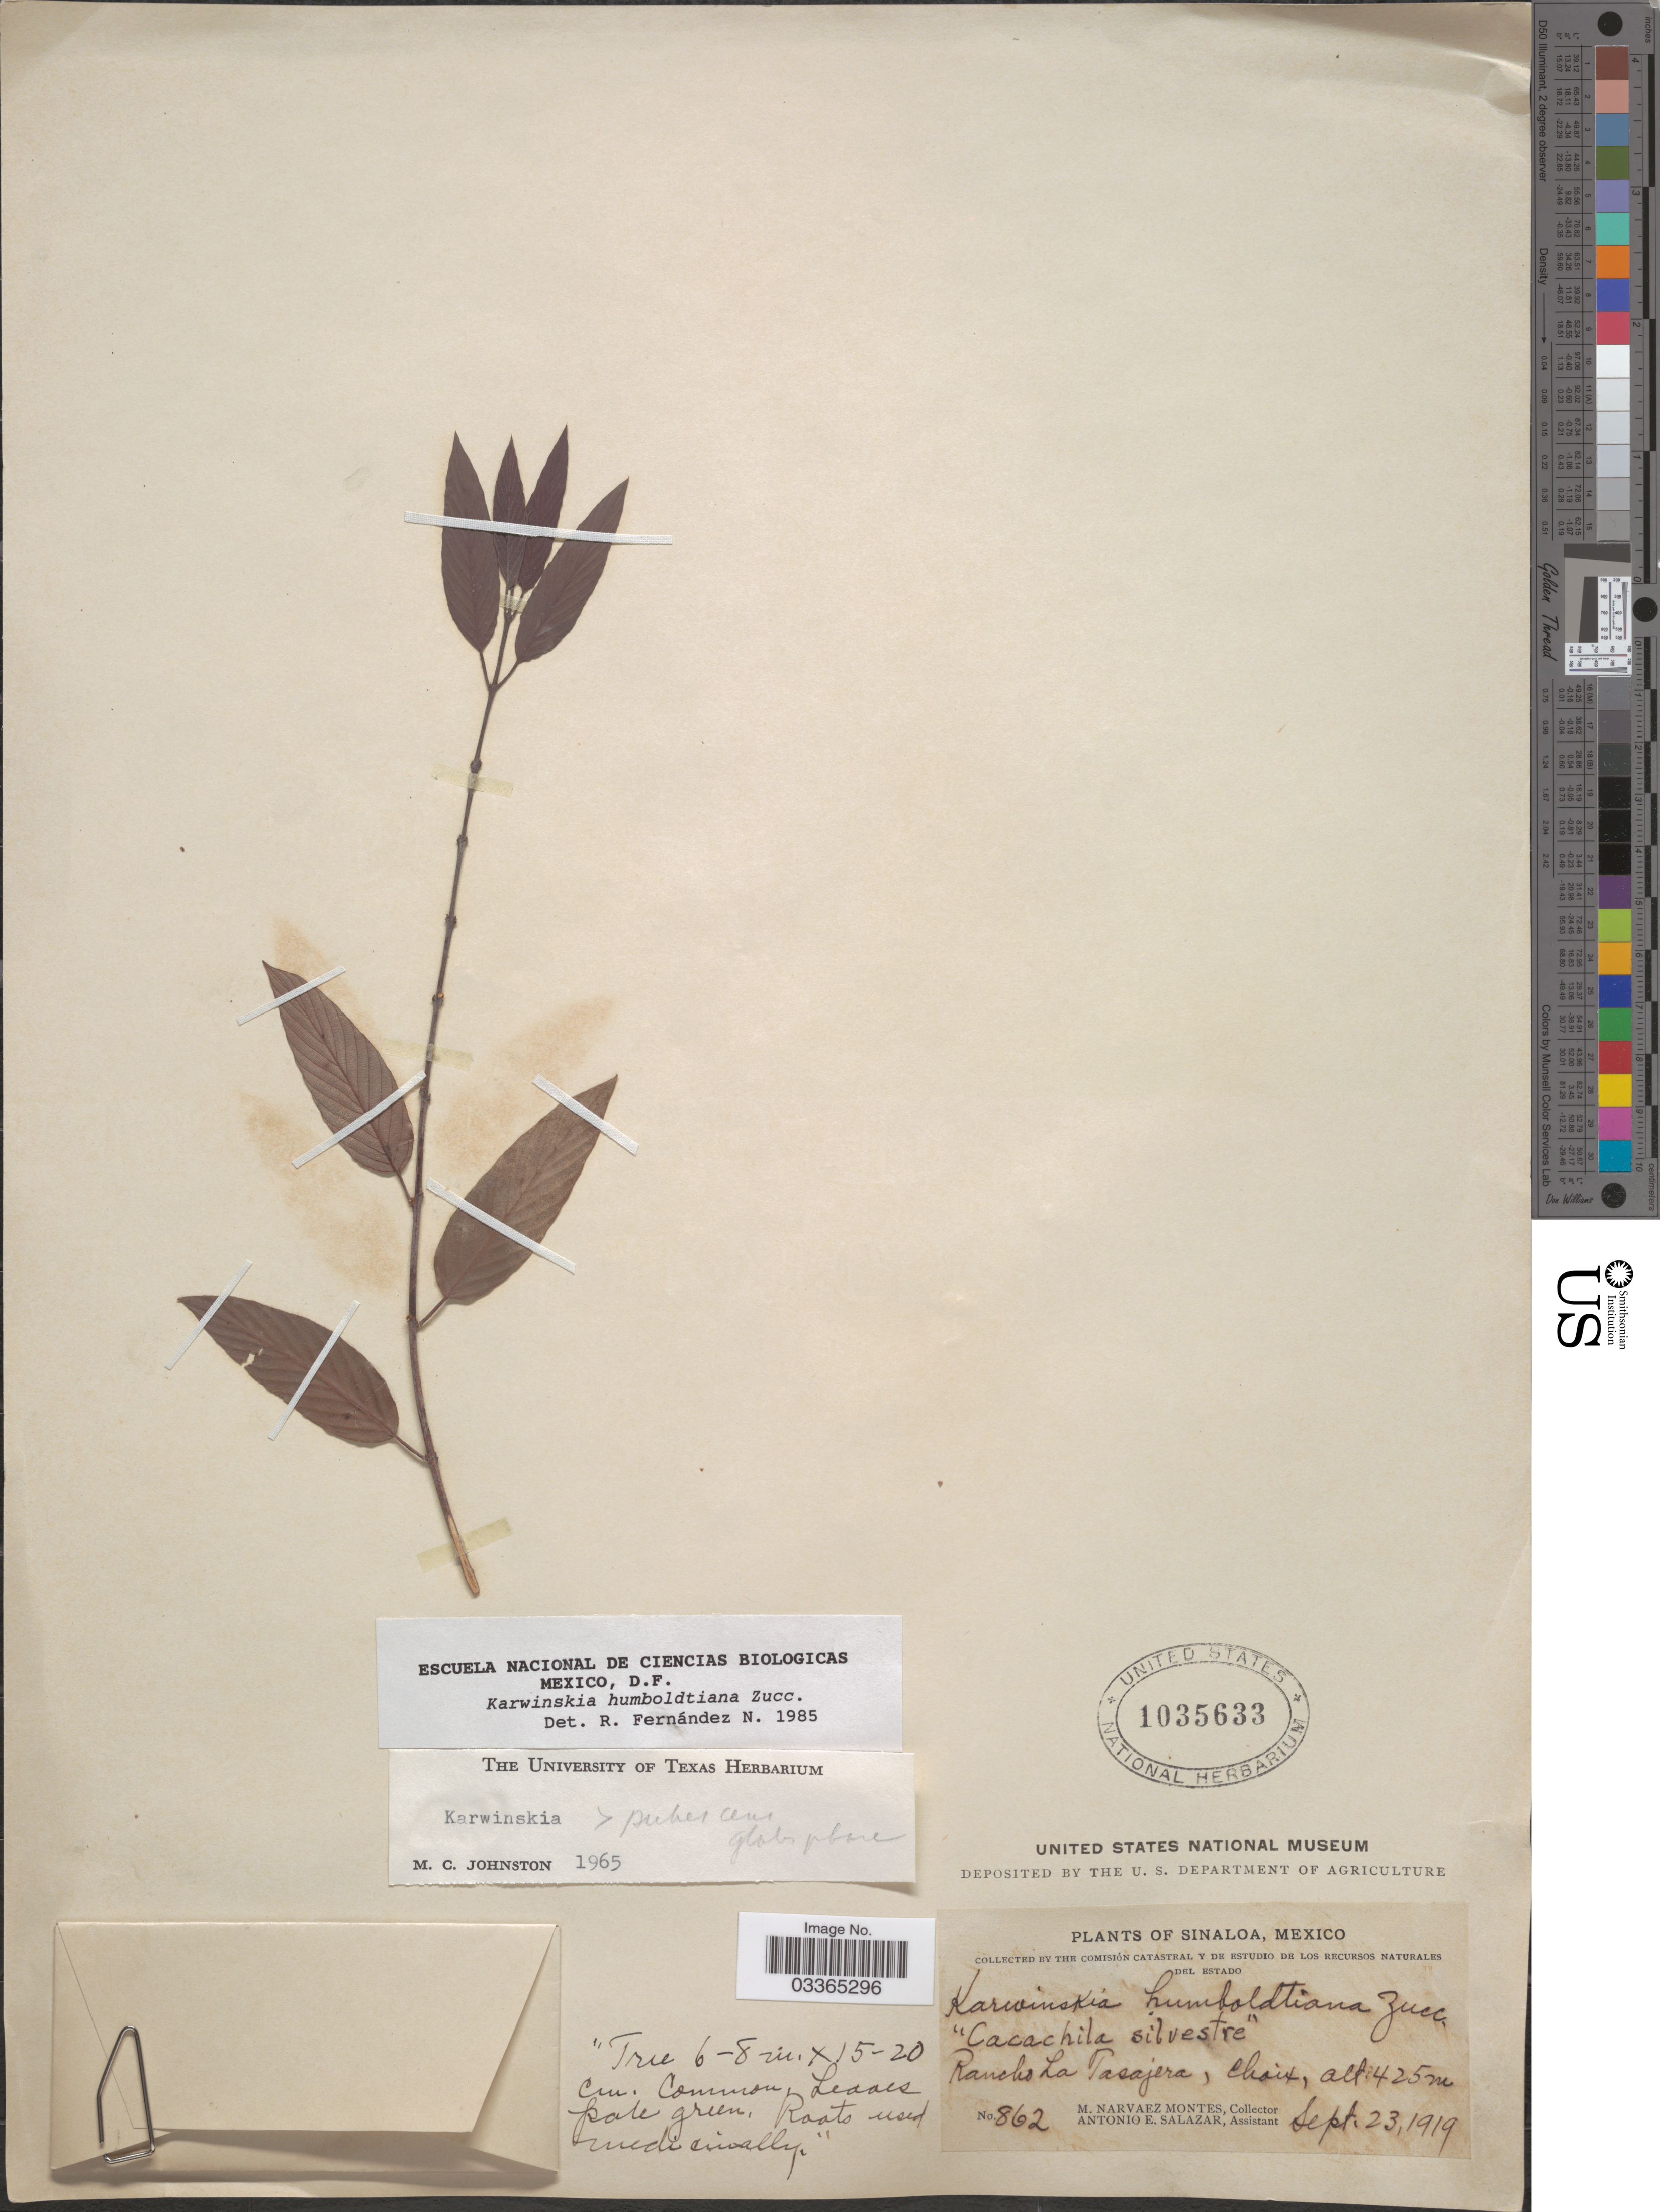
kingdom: Plantae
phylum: Tracheophyta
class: Magnoliopsida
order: Rosales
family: Rhamnaceae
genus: Karwinskia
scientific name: Karwinskia humboldtiana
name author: (Schult.) Zucc.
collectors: M. Narvaez-Montes & A. E. Salazar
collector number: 862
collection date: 1919-09-23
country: Mexico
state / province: Sinaloa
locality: Rancho La Tasajera, Choix.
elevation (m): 425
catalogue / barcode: US 1035633